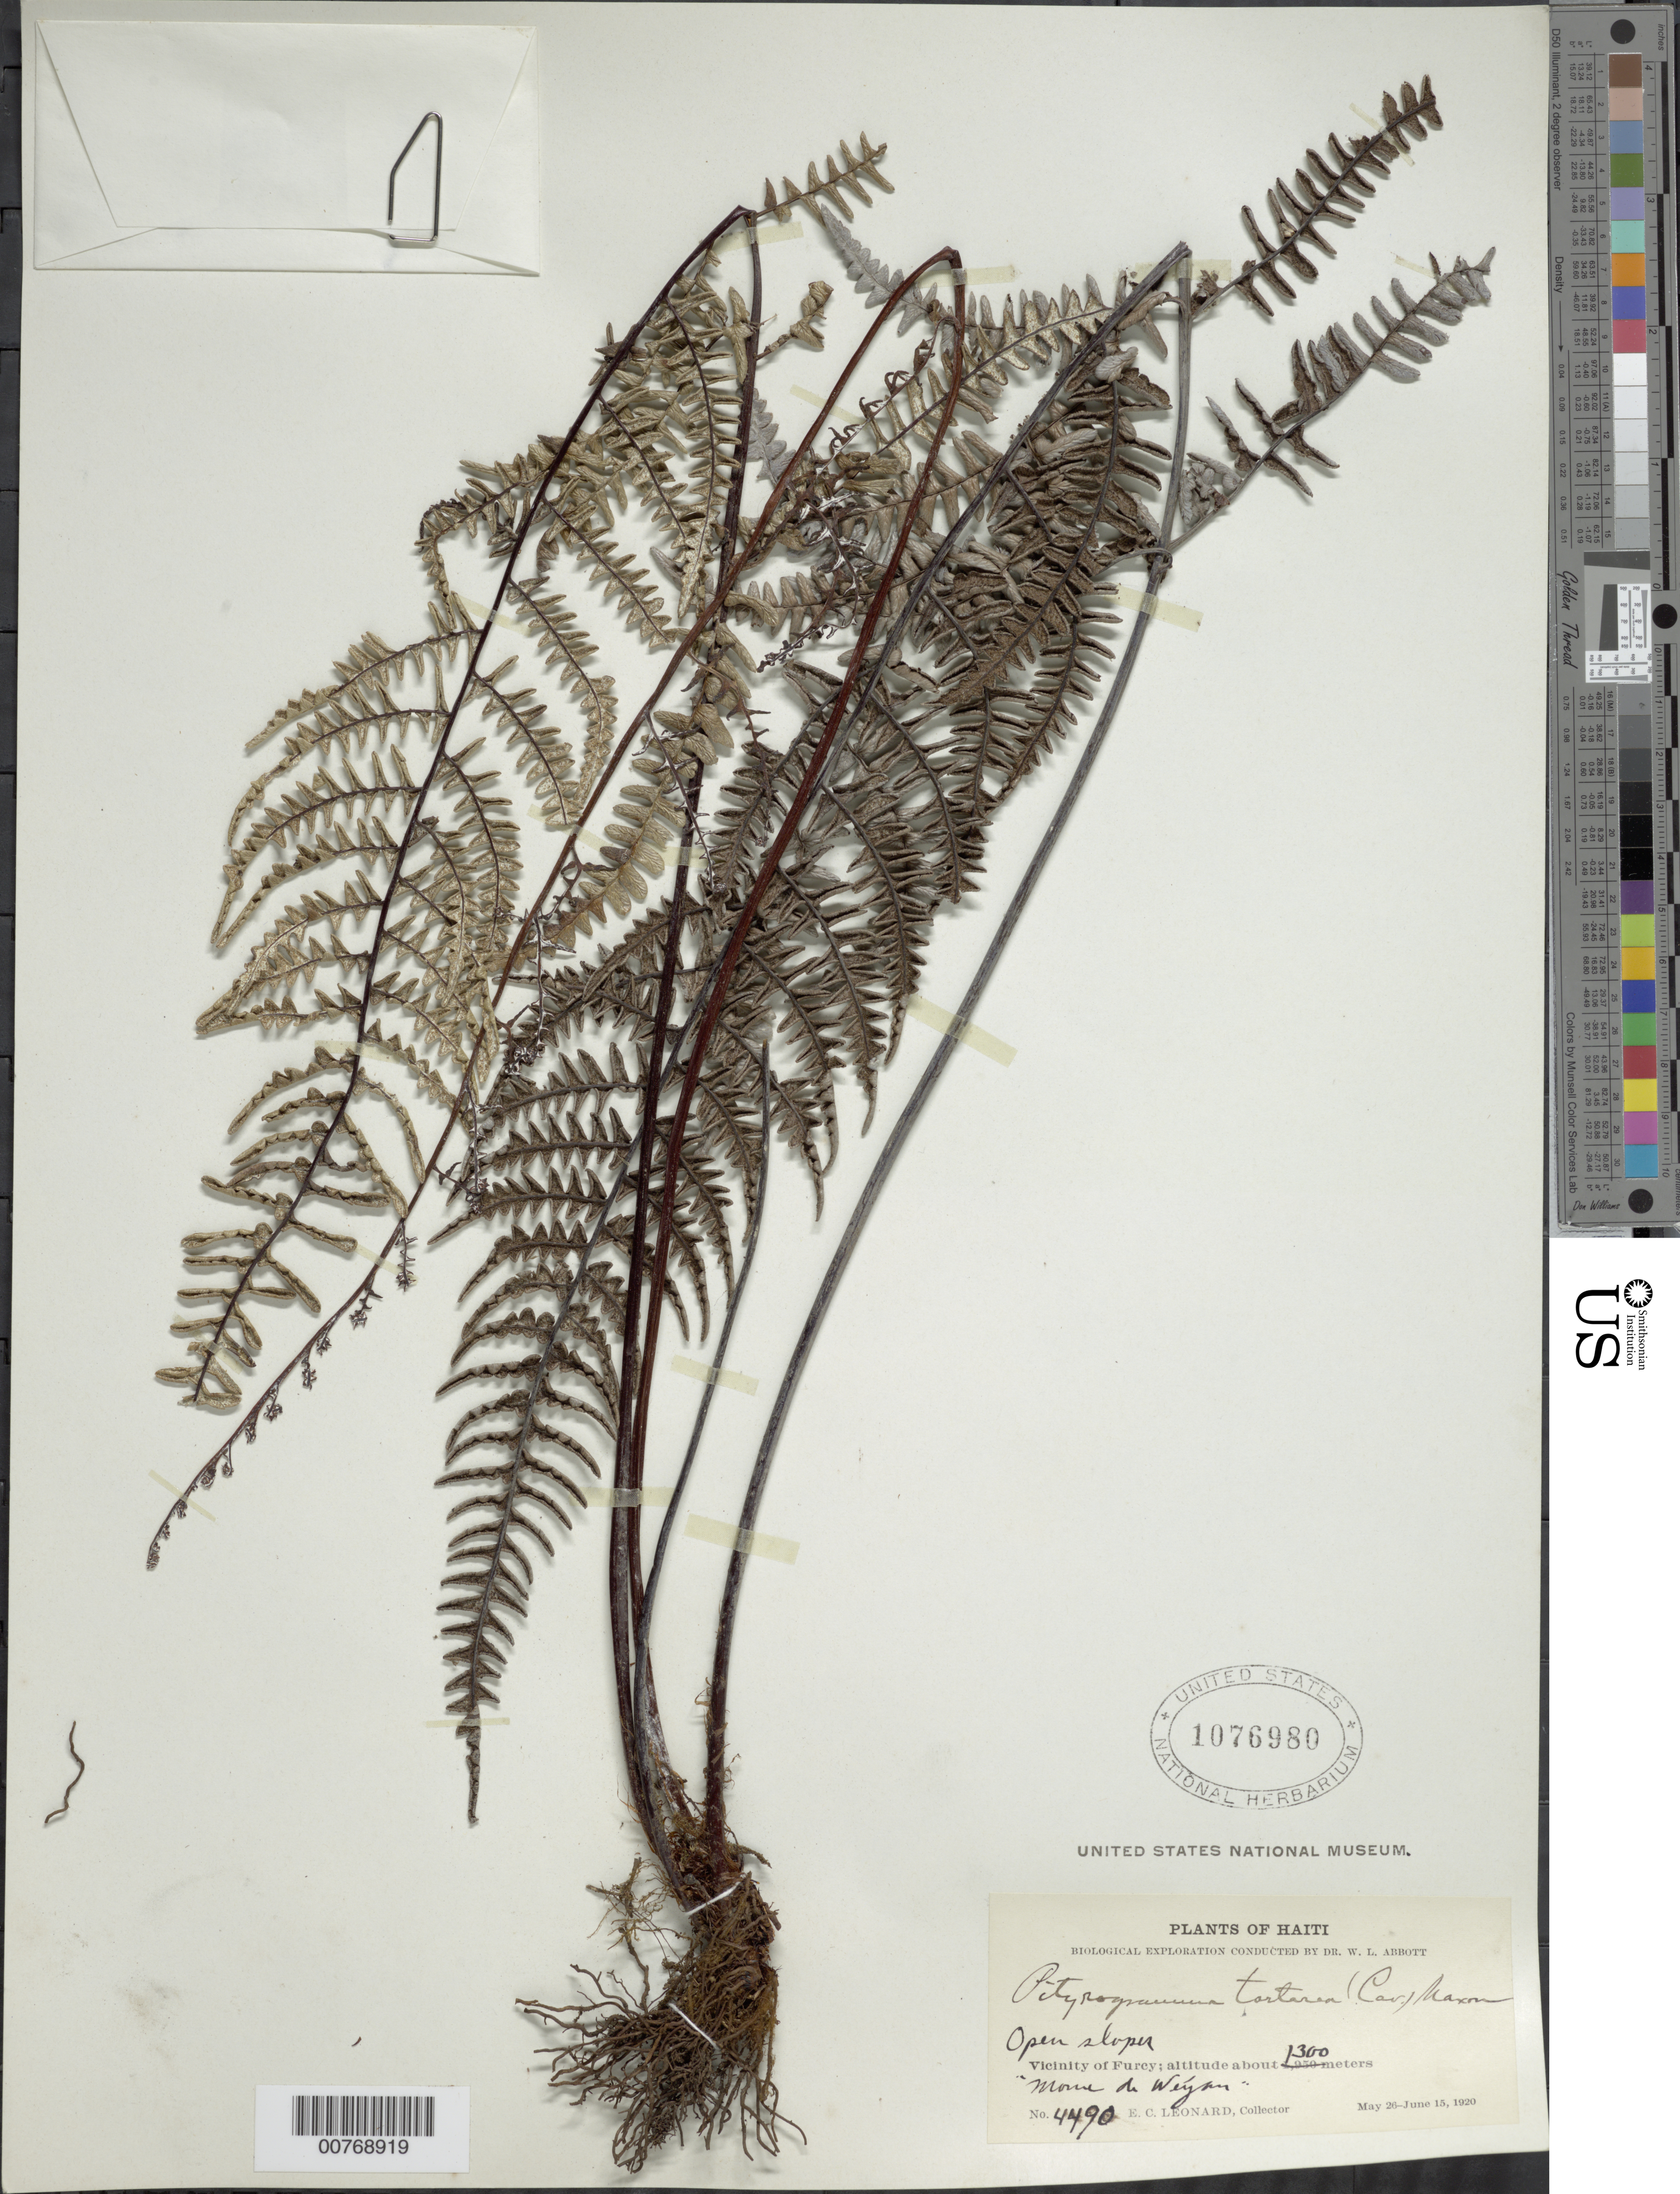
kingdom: Plantae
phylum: Tracheophyta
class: Polypodiopsida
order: Polypodiales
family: Pteridaceae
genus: Pityrogramma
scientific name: Pityrogramma ebenea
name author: (L.) Proctor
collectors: E. C. Leonard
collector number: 4490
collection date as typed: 26 May 1920 15 Jun 1920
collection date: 1920-05-26/1920-06-15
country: Haiti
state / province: Ouest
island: Hispaniola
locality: Vicinity of Furcy, Morne de Wezan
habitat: Open slopes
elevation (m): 1300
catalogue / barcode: US 1076980